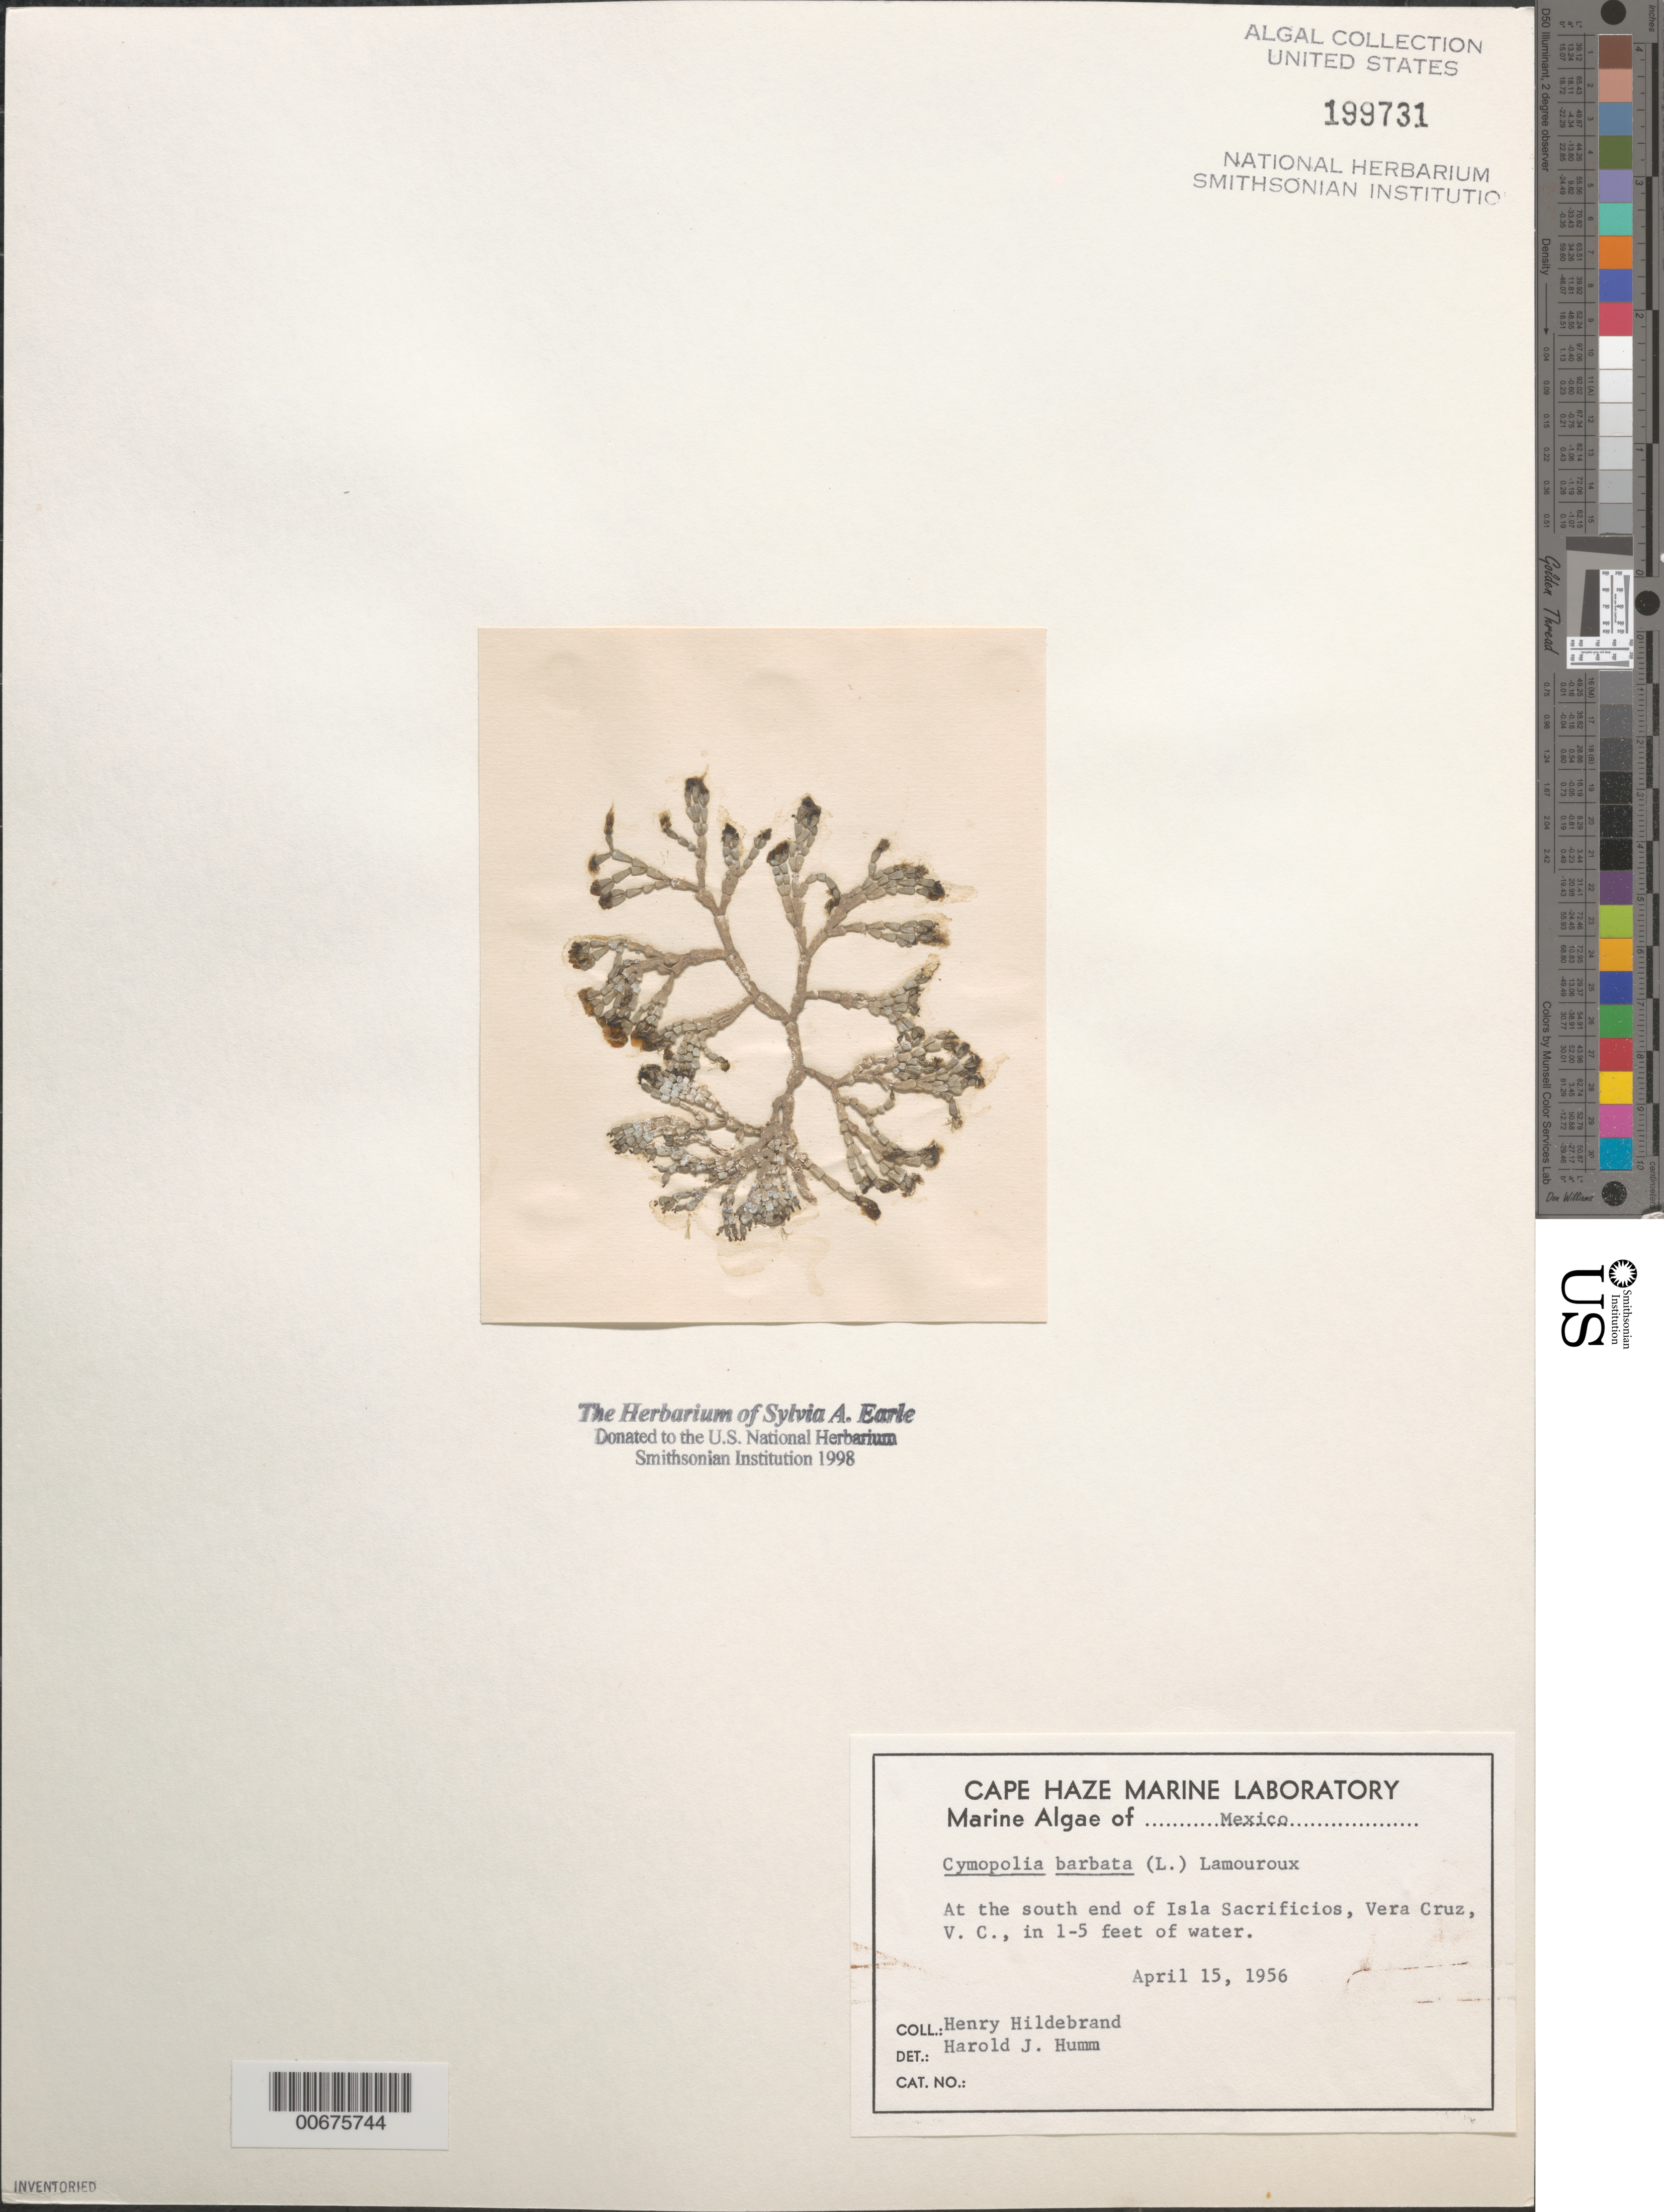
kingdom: Plantae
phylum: Chlorophyta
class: Ulvophyceae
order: Dasycladales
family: Dasycladaceae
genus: Cymopolia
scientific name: Cymopolia barbata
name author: (L.) J.V.Lamouroux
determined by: Humm, Harold J.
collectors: H. Hildebrand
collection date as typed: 15 Apr 1956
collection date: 1956-04-15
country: Mexico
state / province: Veracruz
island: Isla Sacrificios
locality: Veracruz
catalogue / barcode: US 199731